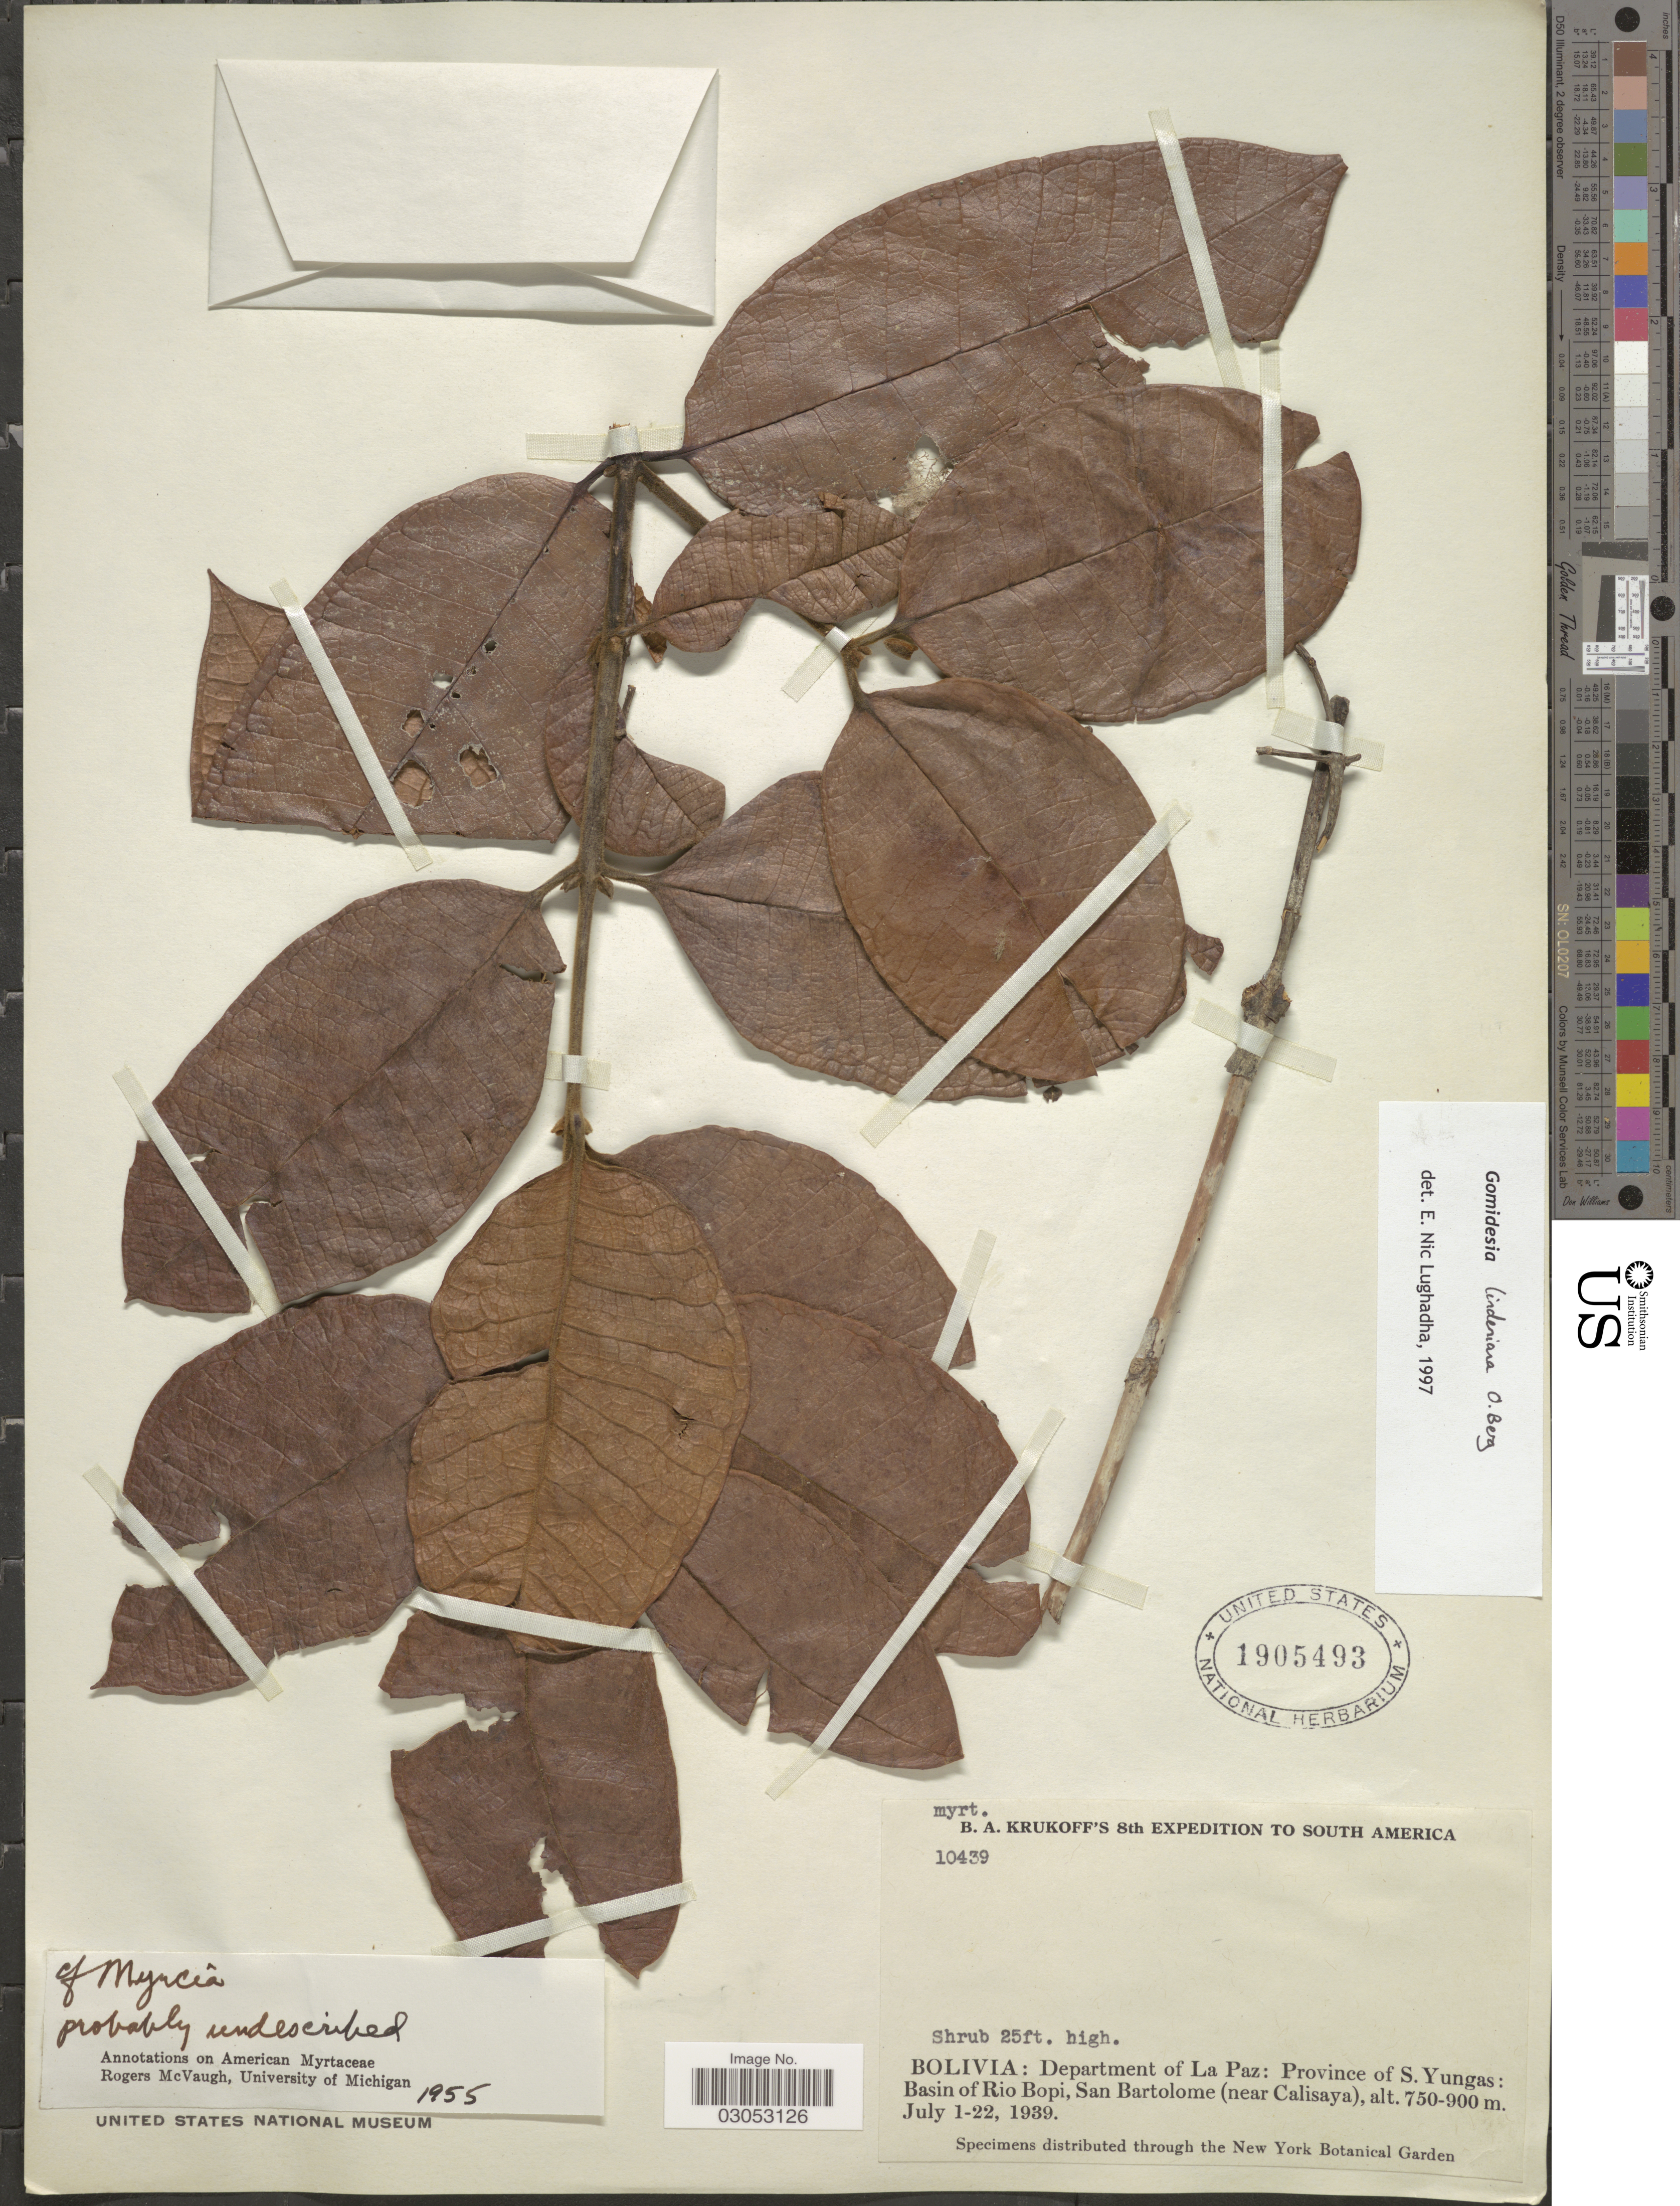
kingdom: Plantae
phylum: Tracheophyta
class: Magnoliopsida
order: Myrtales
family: Myrtaceae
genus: Myrcia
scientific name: Myrcia fenzliana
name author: O. Berg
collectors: B. A. Krukoff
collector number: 10439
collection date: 1939-07-01/1939-07-22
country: Bolivia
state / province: La Paz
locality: Department of La Paz: Province of S. Yungas: Basin of Rio Bopi, San Bartolome (near Calisaya).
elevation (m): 750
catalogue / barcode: US 1905493